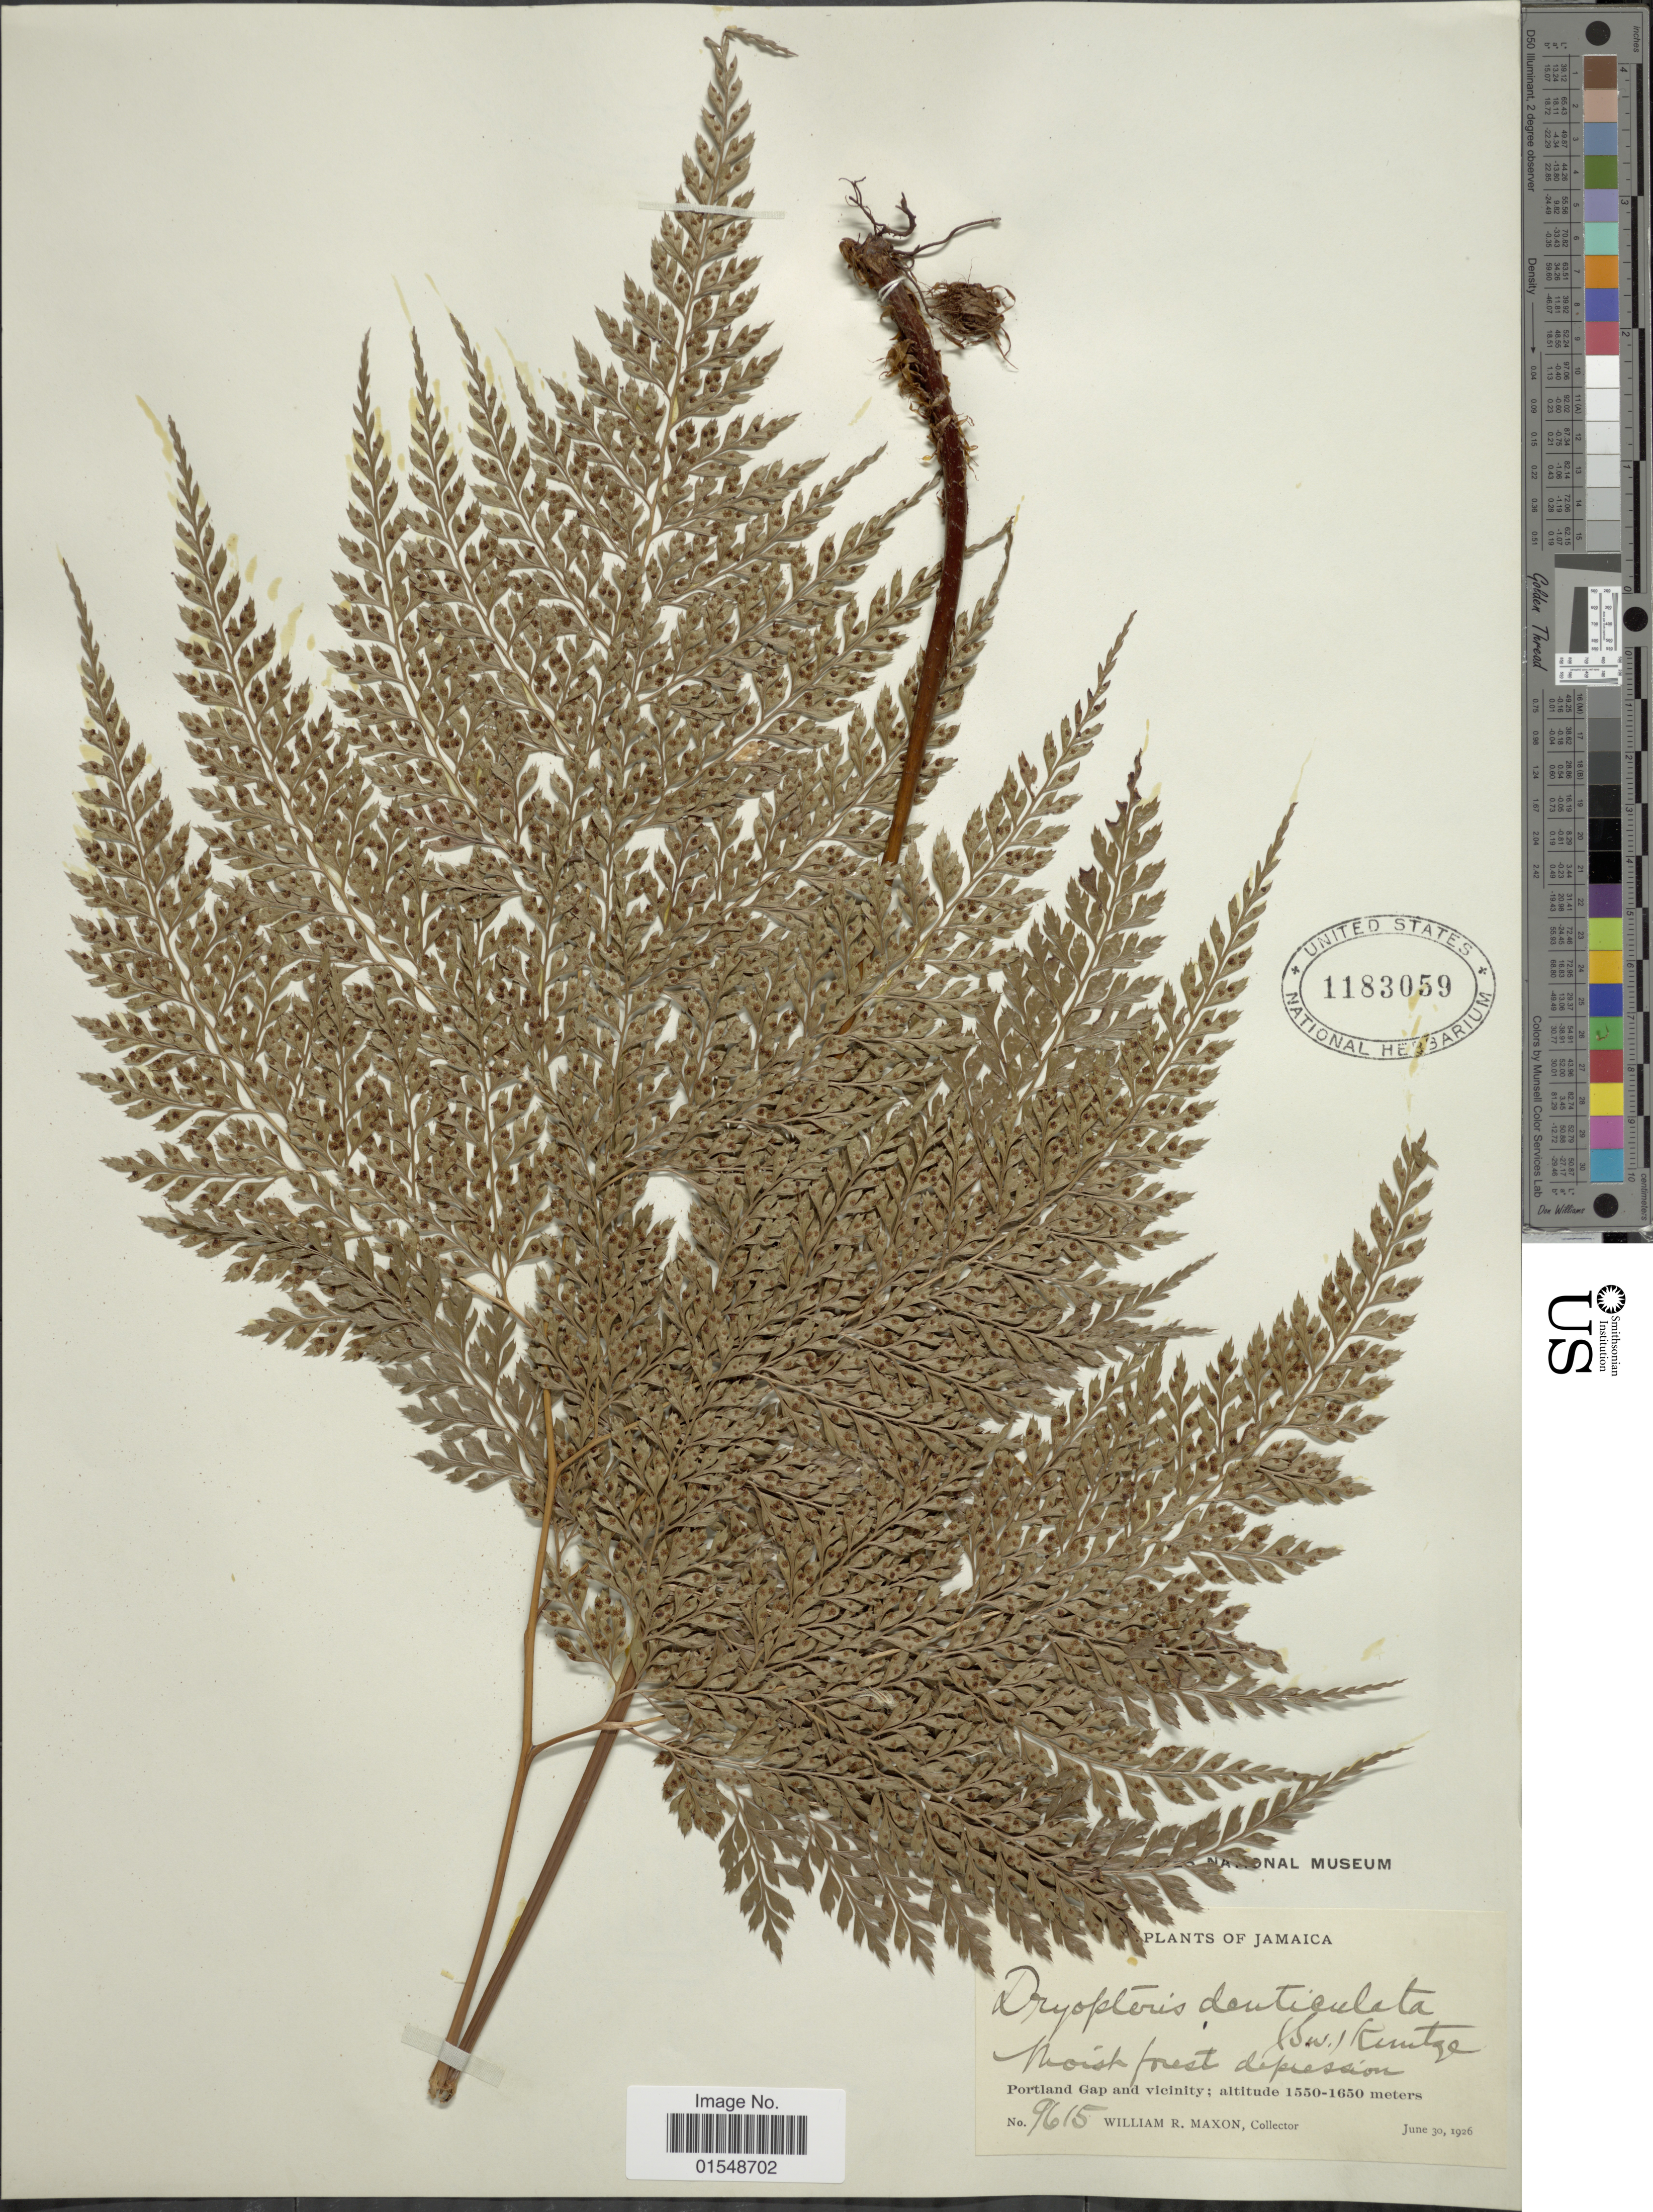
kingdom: Plantae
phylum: Tracheophyta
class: Polypodiopsida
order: Polypodiales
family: Dryopteridaceae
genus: Arachniodes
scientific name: Arachniodes denticulata var. denticulata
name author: (Sw.) Ching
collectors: W. R. Maxon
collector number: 9615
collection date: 1926-06-30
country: Jamaica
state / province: Portland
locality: Portland Gap and vicinity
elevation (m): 1550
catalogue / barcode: US 1183059